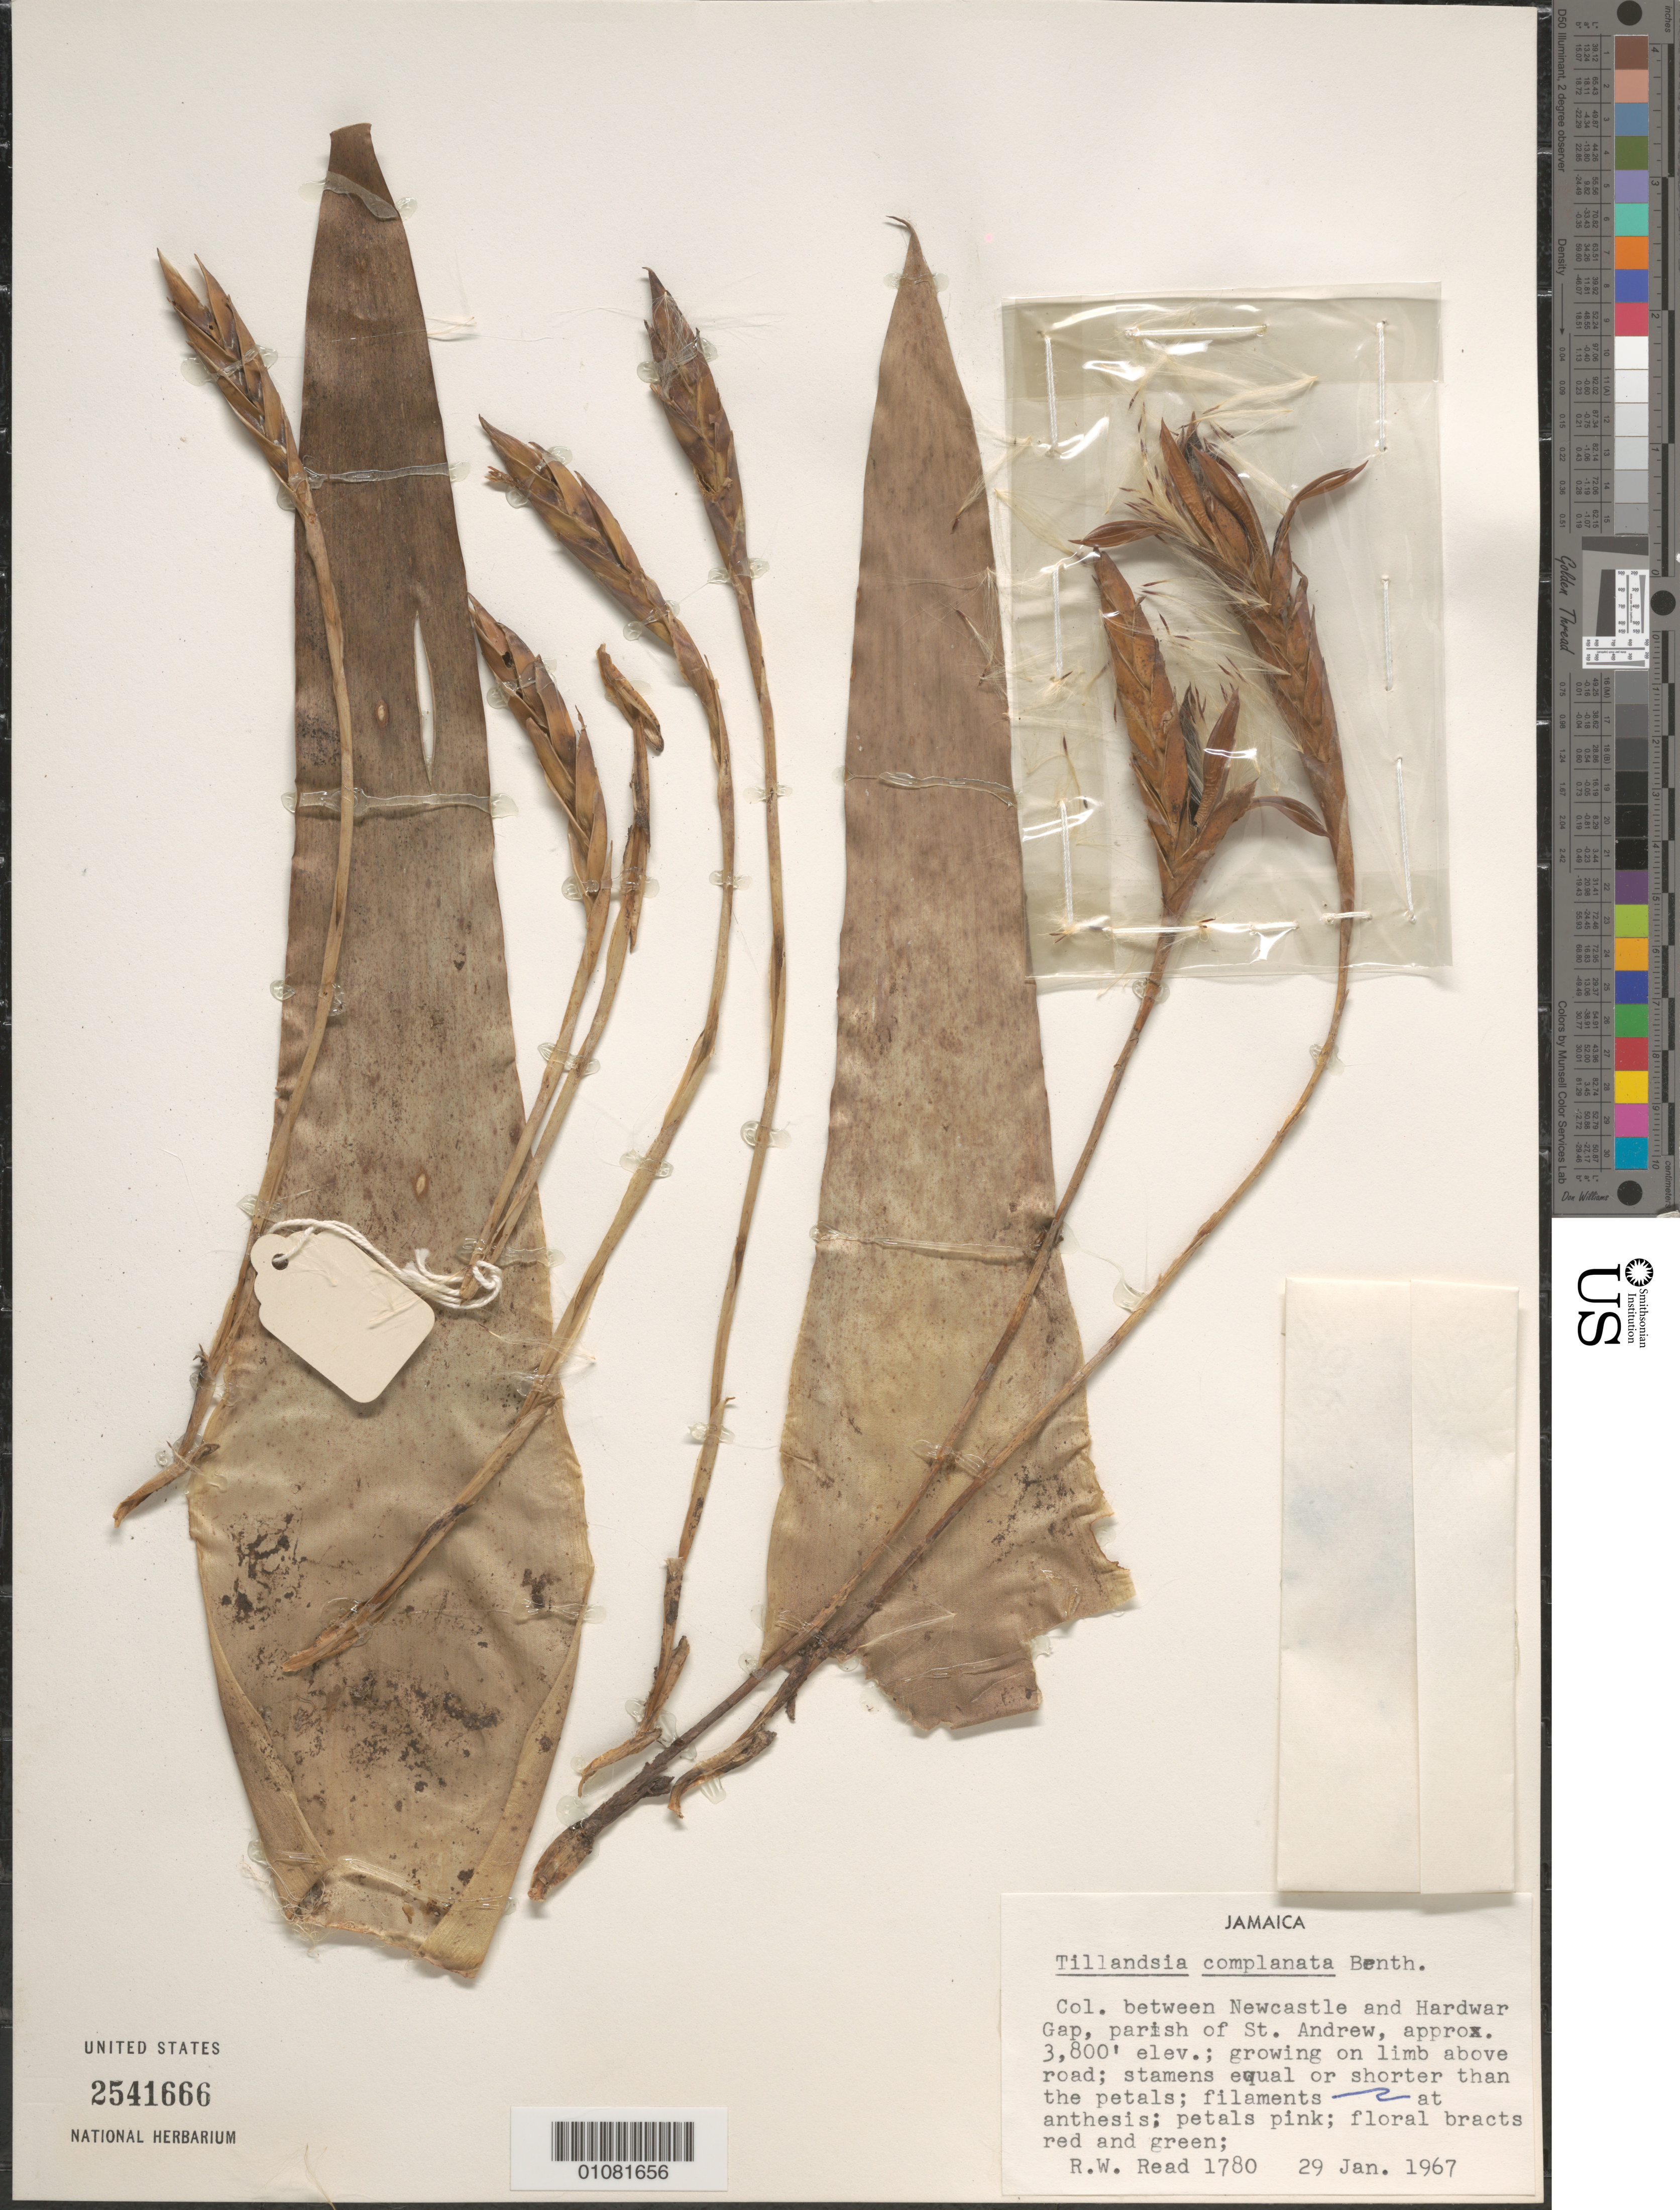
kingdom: Plantae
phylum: Tracheophyta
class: Liliopsida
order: Poales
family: Bromeliaceae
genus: Tillandsia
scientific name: Tillandsia complanata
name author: Benth.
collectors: R. W. Read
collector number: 1780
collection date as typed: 29 Jan 1967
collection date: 1967-01-29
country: Jamaica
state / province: Saint Andrew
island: Jamaica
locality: Between Newcastle and Hardwar Gap; growing on limb above road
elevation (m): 1158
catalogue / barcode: US 2541666